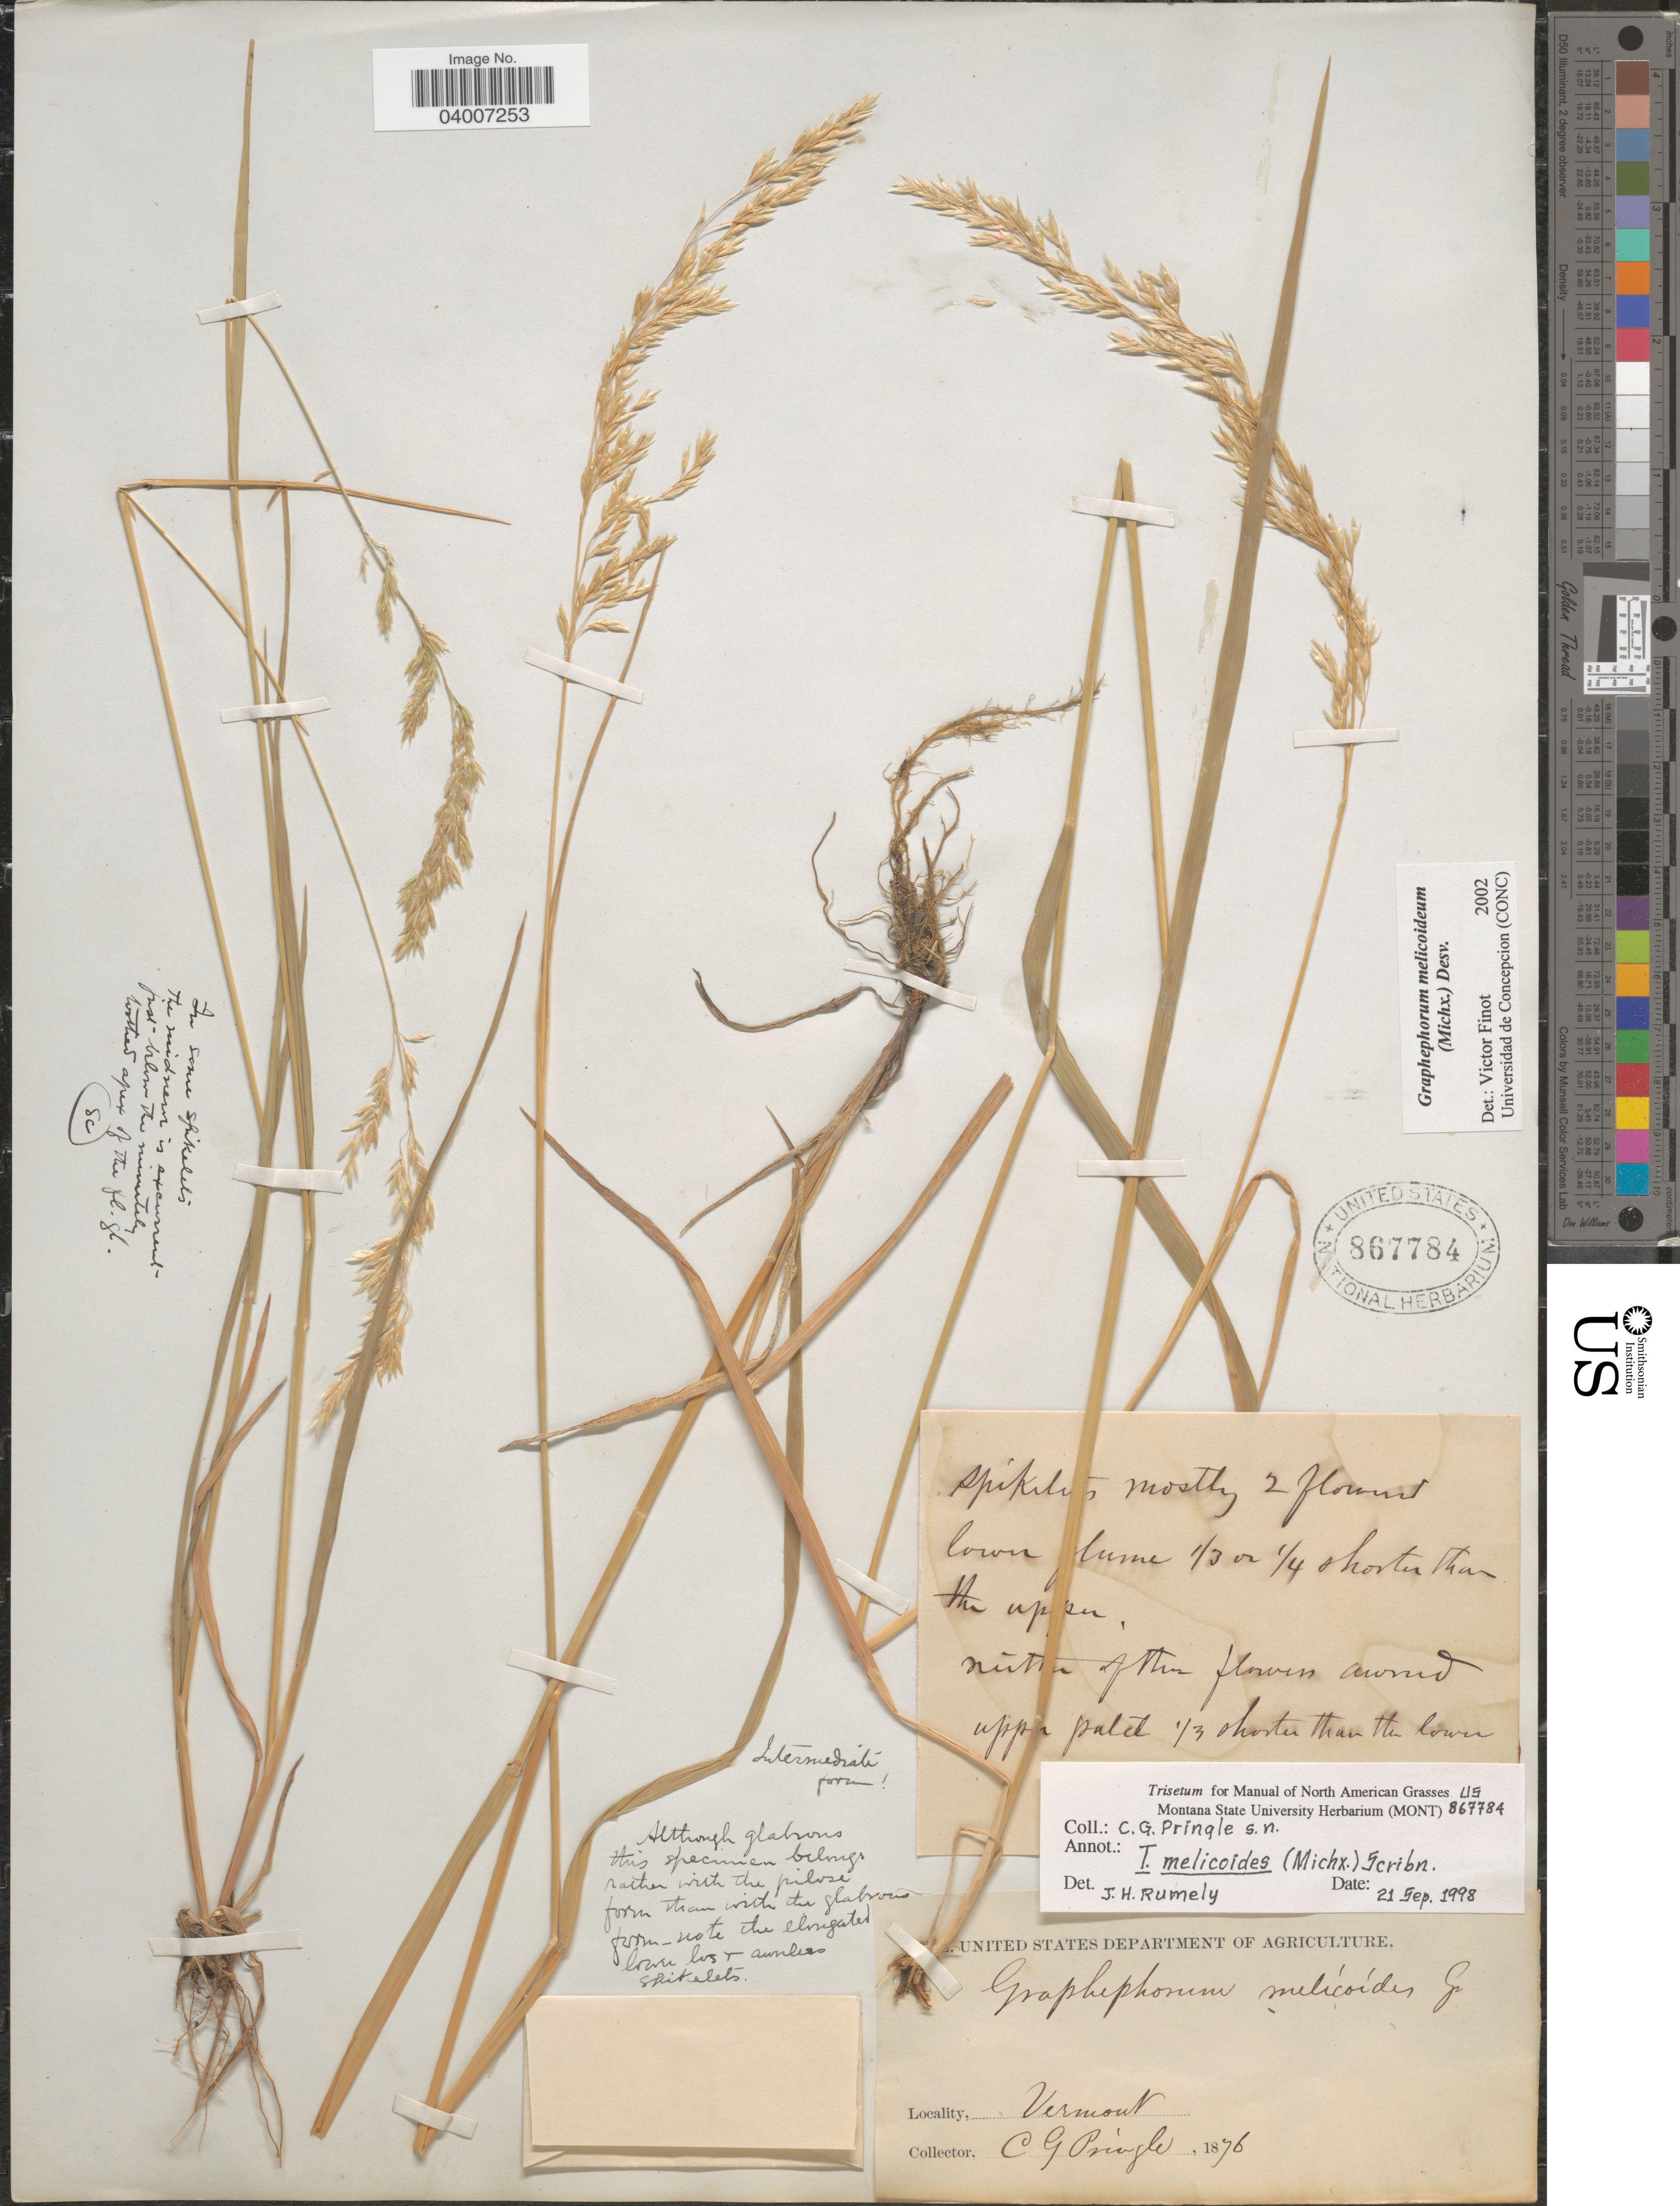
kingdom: Plantae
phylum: Tracheophyta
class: Liliopsida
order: Poales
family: Poaceae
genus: Graphephorum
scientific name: Graphephorum melicoides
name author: (F. Michx.) Desv.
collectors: C. G. Pringle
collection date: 1876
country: United States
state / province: Vermont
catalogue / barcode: US 867784